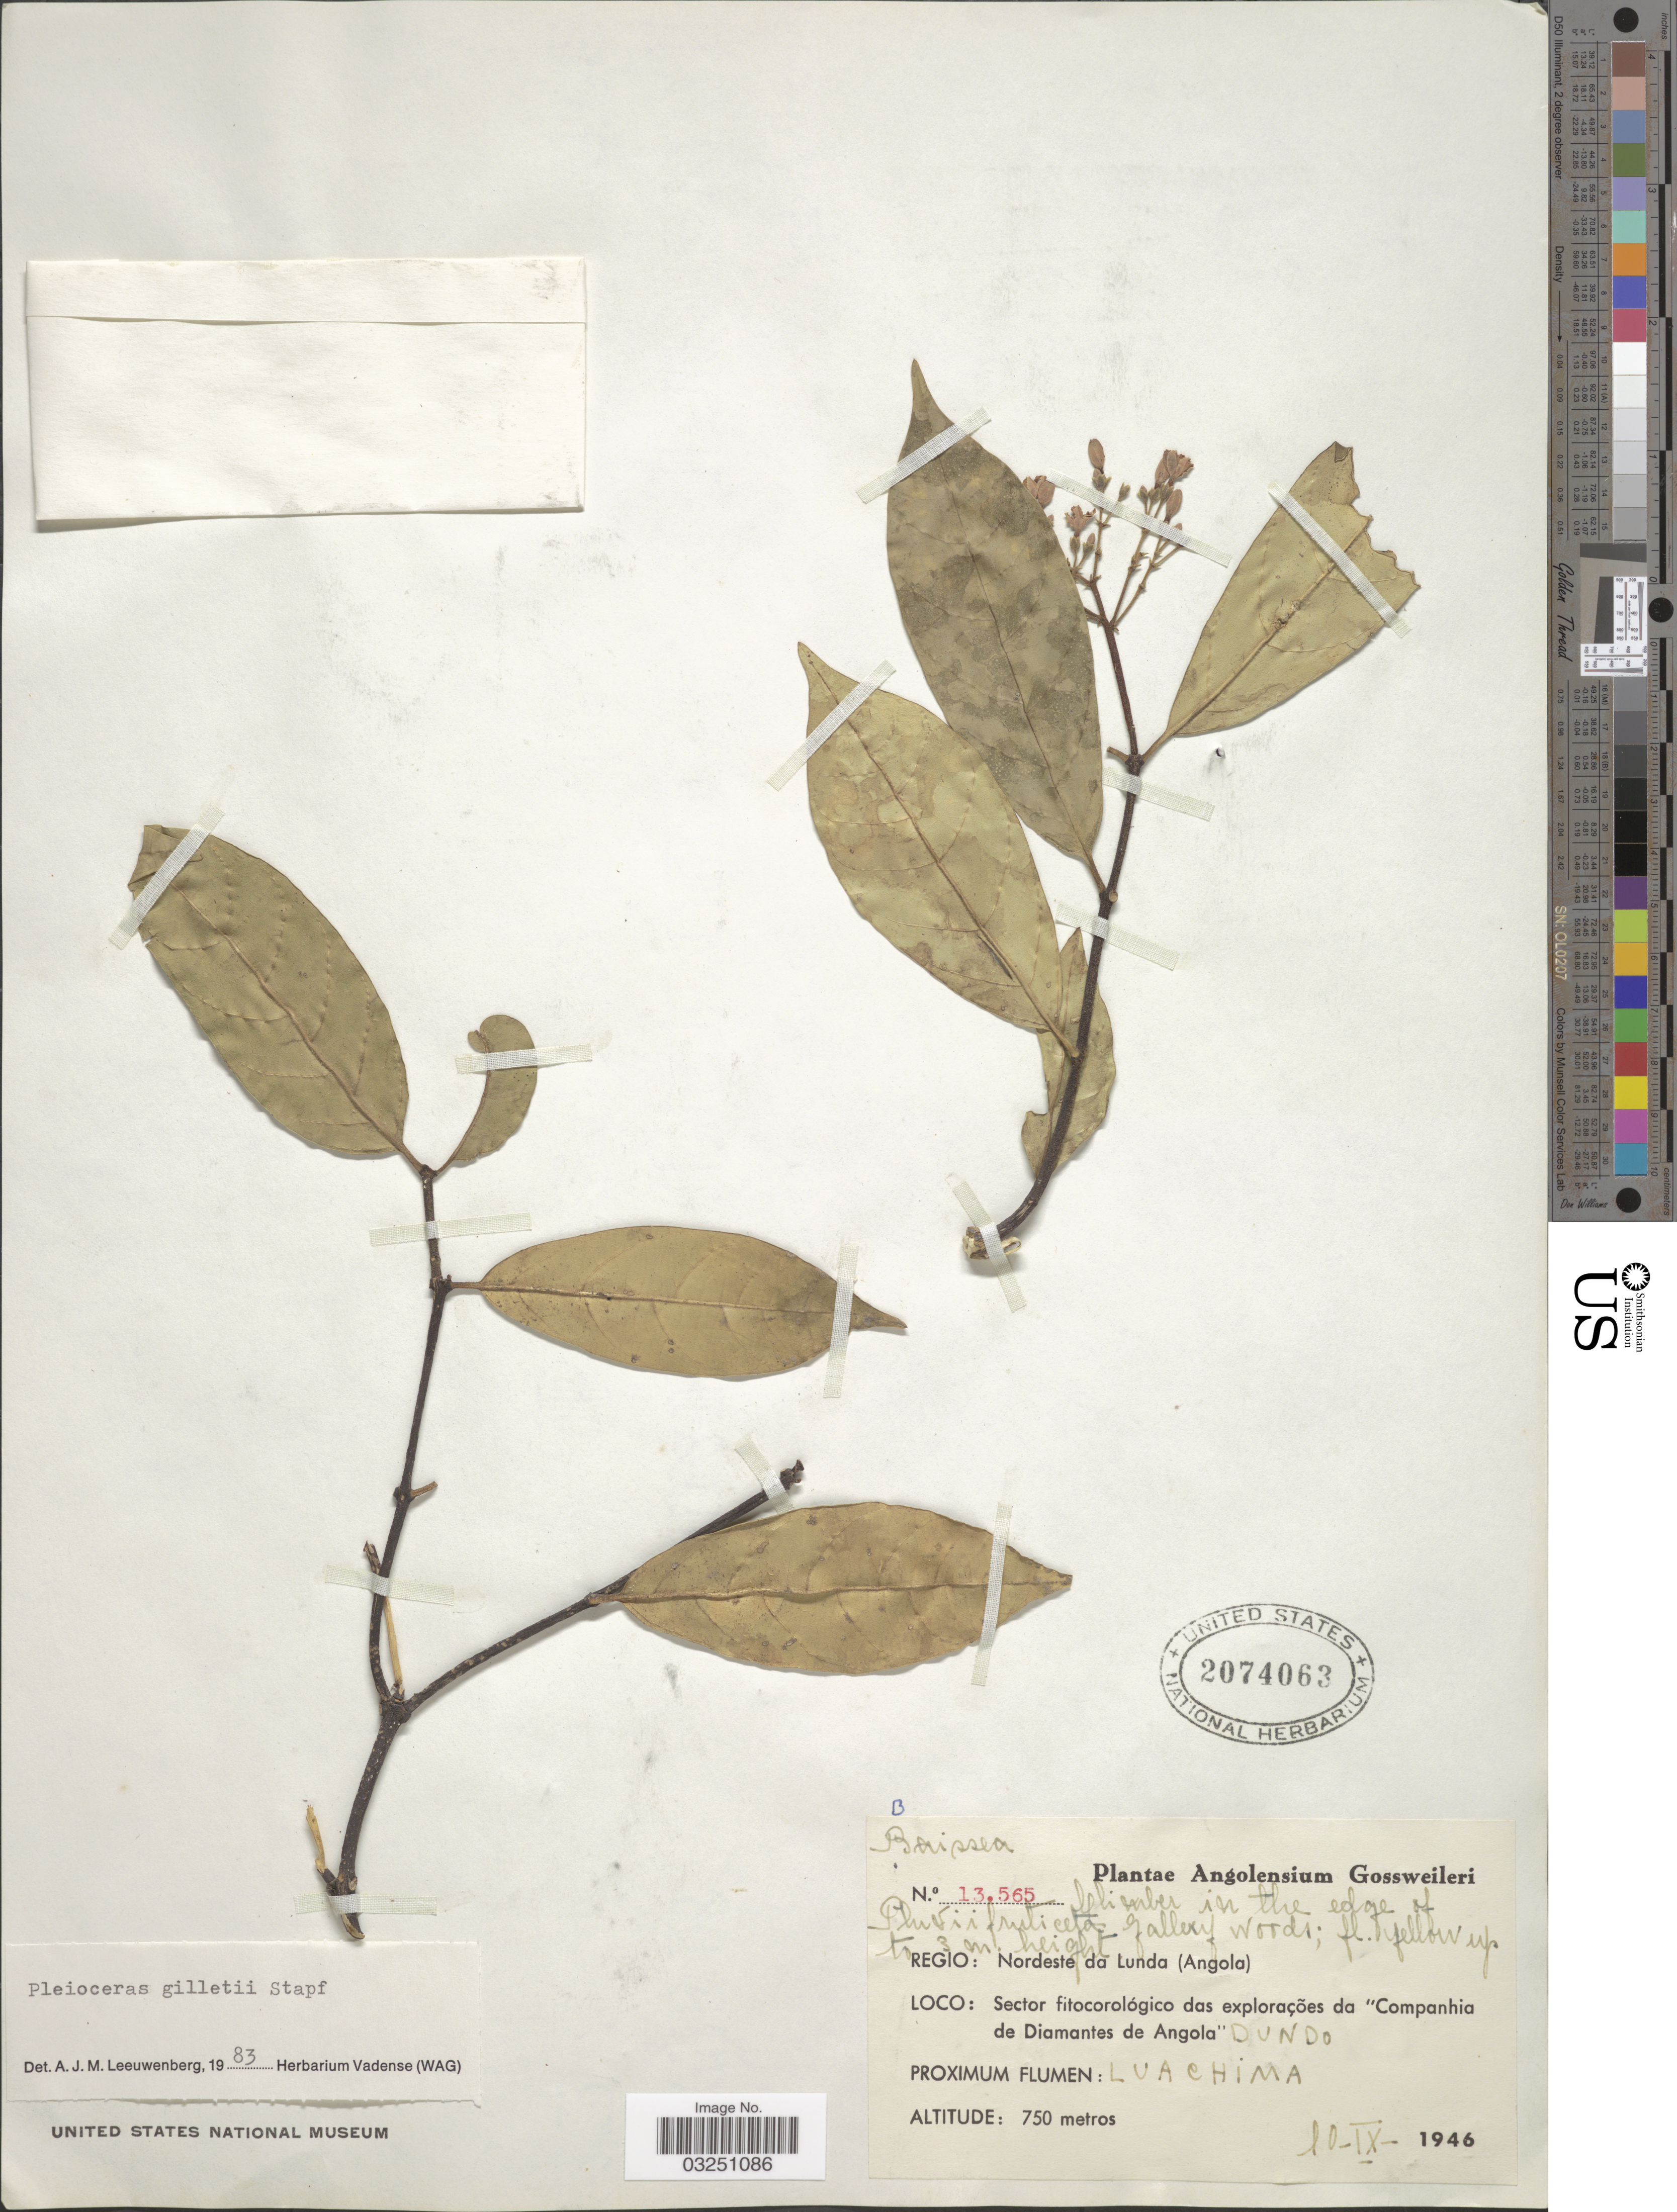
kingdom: Plantae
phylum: Tracheophyta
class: Magnoliopsida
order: Gentianales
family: Apocynaceae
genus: Pleioceras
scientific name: Pleioceras gilletii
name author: Stapf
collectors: -. Gossweiler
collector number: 13565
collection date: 1946-09-10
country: Angola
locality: Regio: Nordeste da Lunda (Angola), Sector fitocorológico das explorações da "Companhia de Diamantes de Angola" Dundo. Proximum Flumen: Luachima.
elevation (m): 750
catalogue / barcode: US 2074063